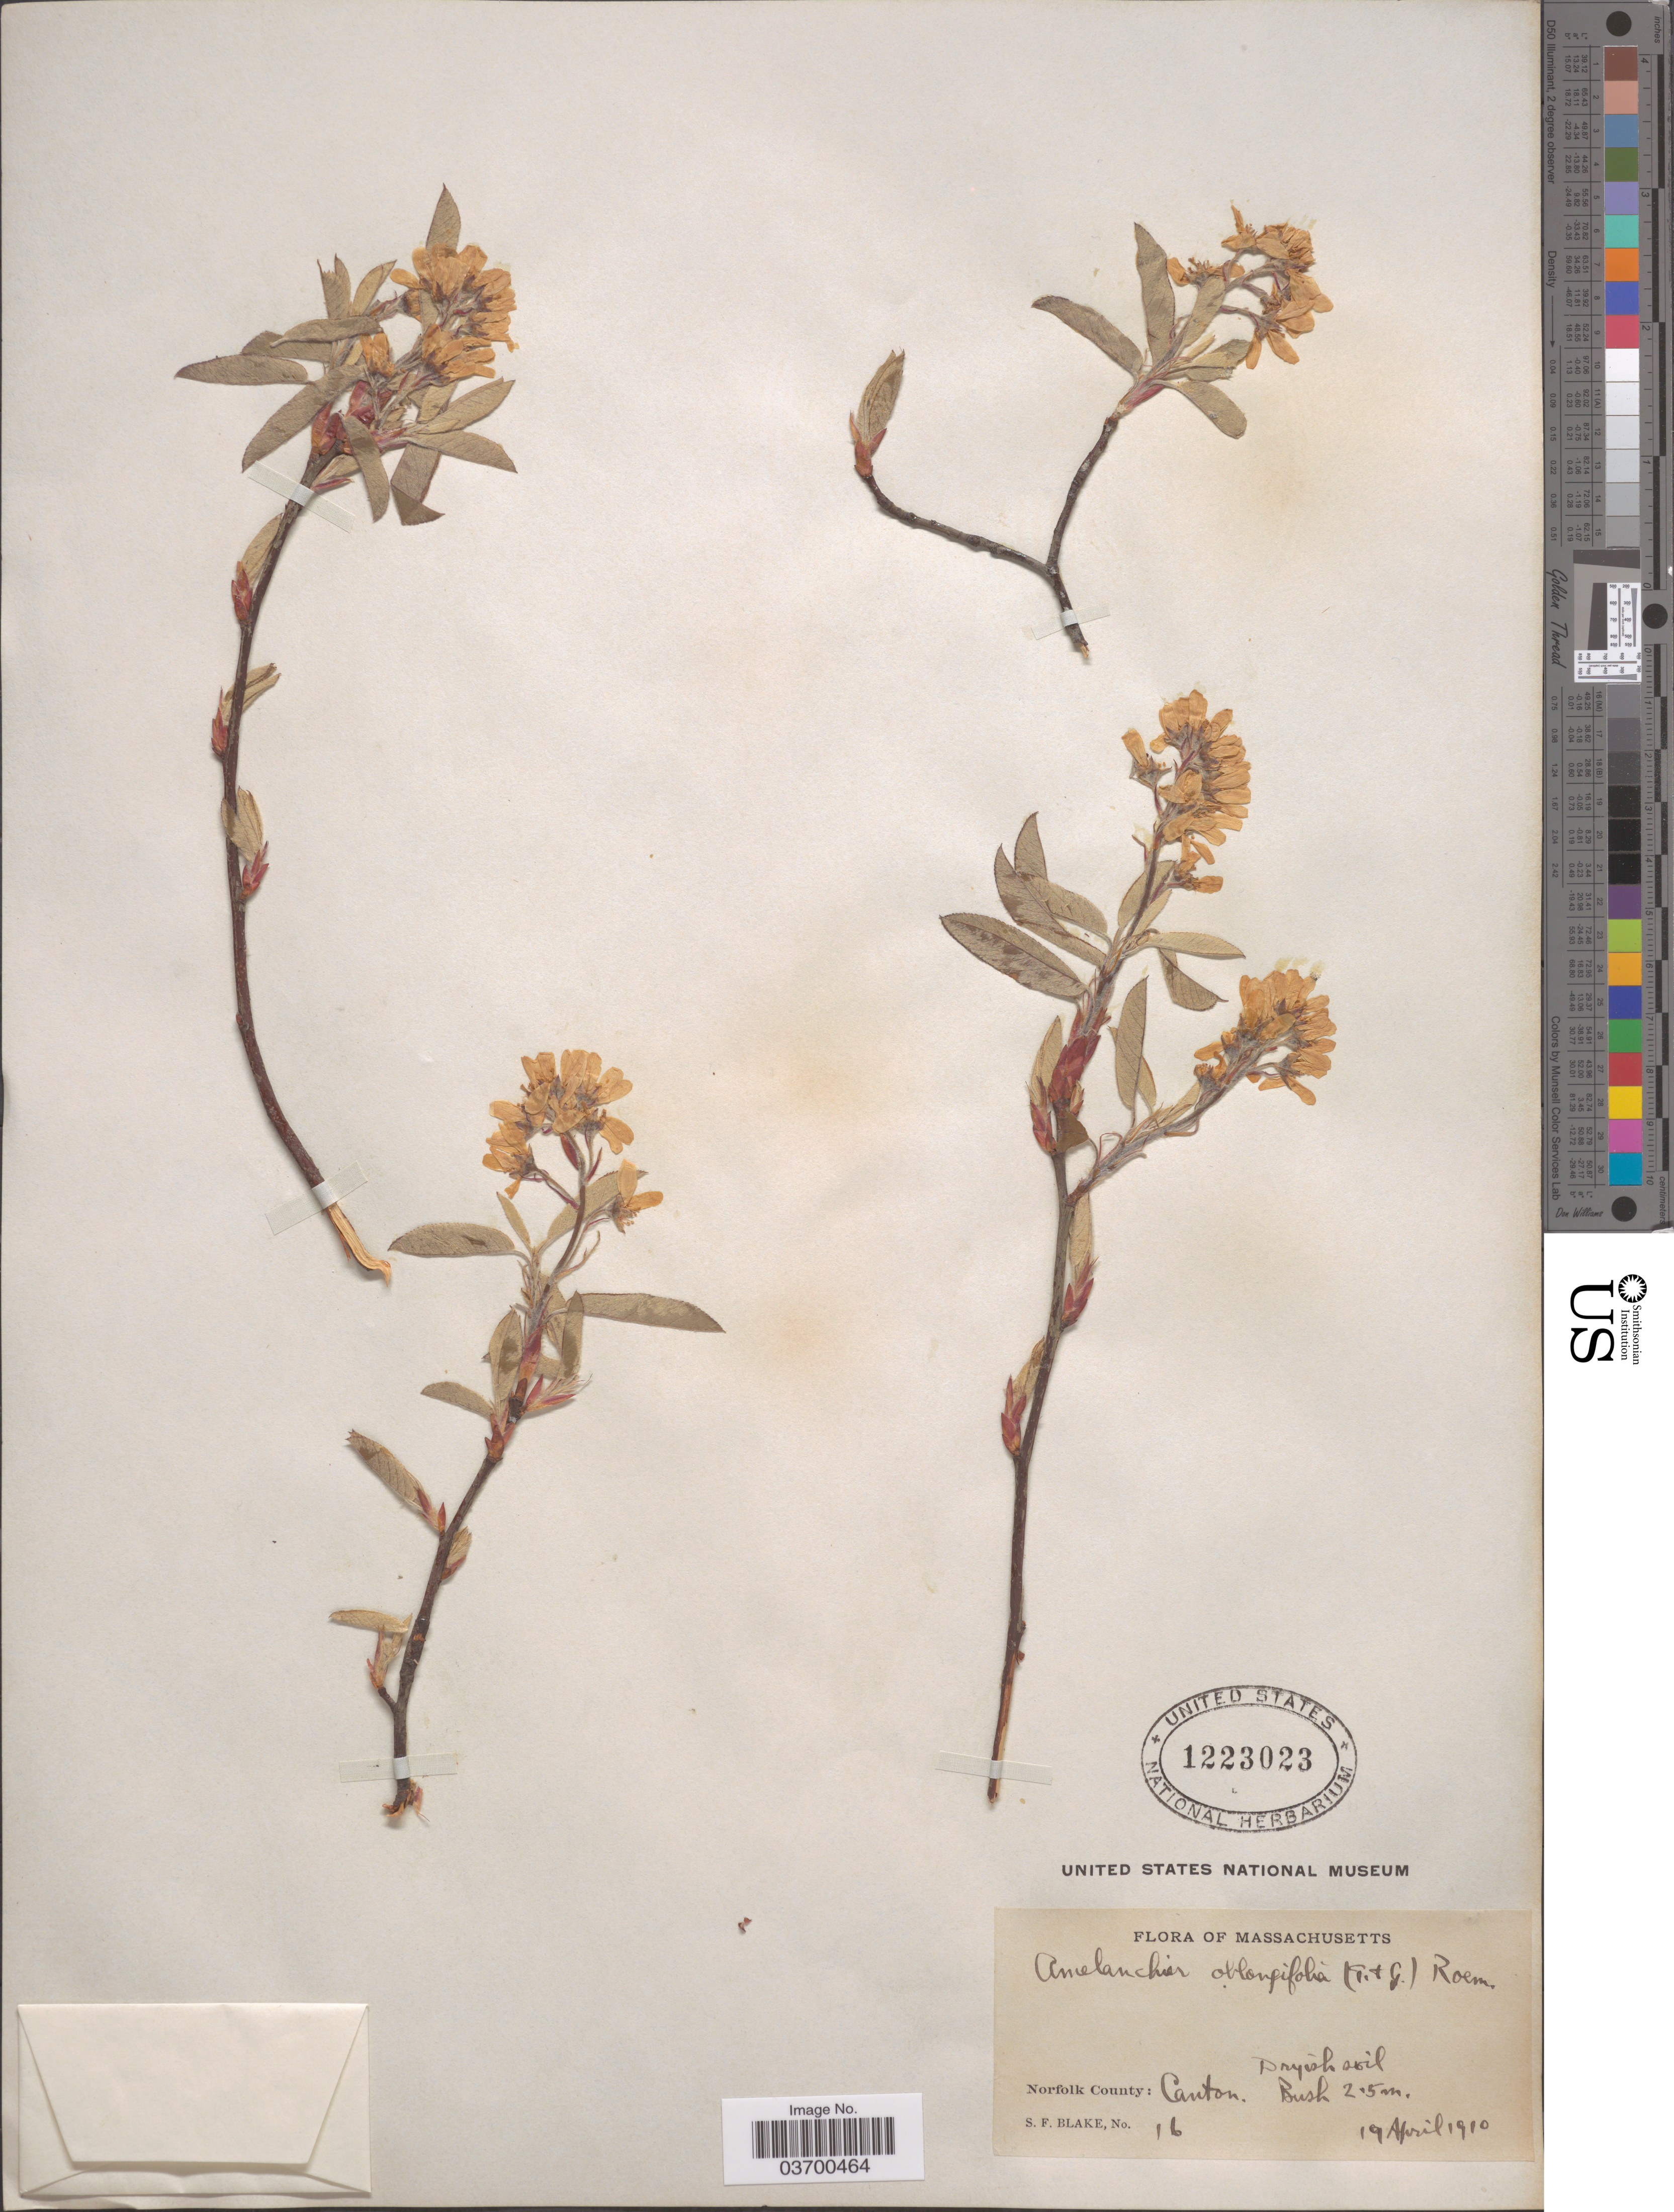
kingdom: Plantae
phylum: Tracheophyta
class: Magnoliopsida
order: Rosales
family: Rosaceae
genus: Amelanchier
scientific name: Amelanchier canadensis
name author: (L.) Medic.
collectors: S. Blake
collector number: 16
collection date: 1910-04-19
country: United States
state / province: Massachusetts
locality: Norfolk County: Canton.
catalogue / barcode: US 1223023